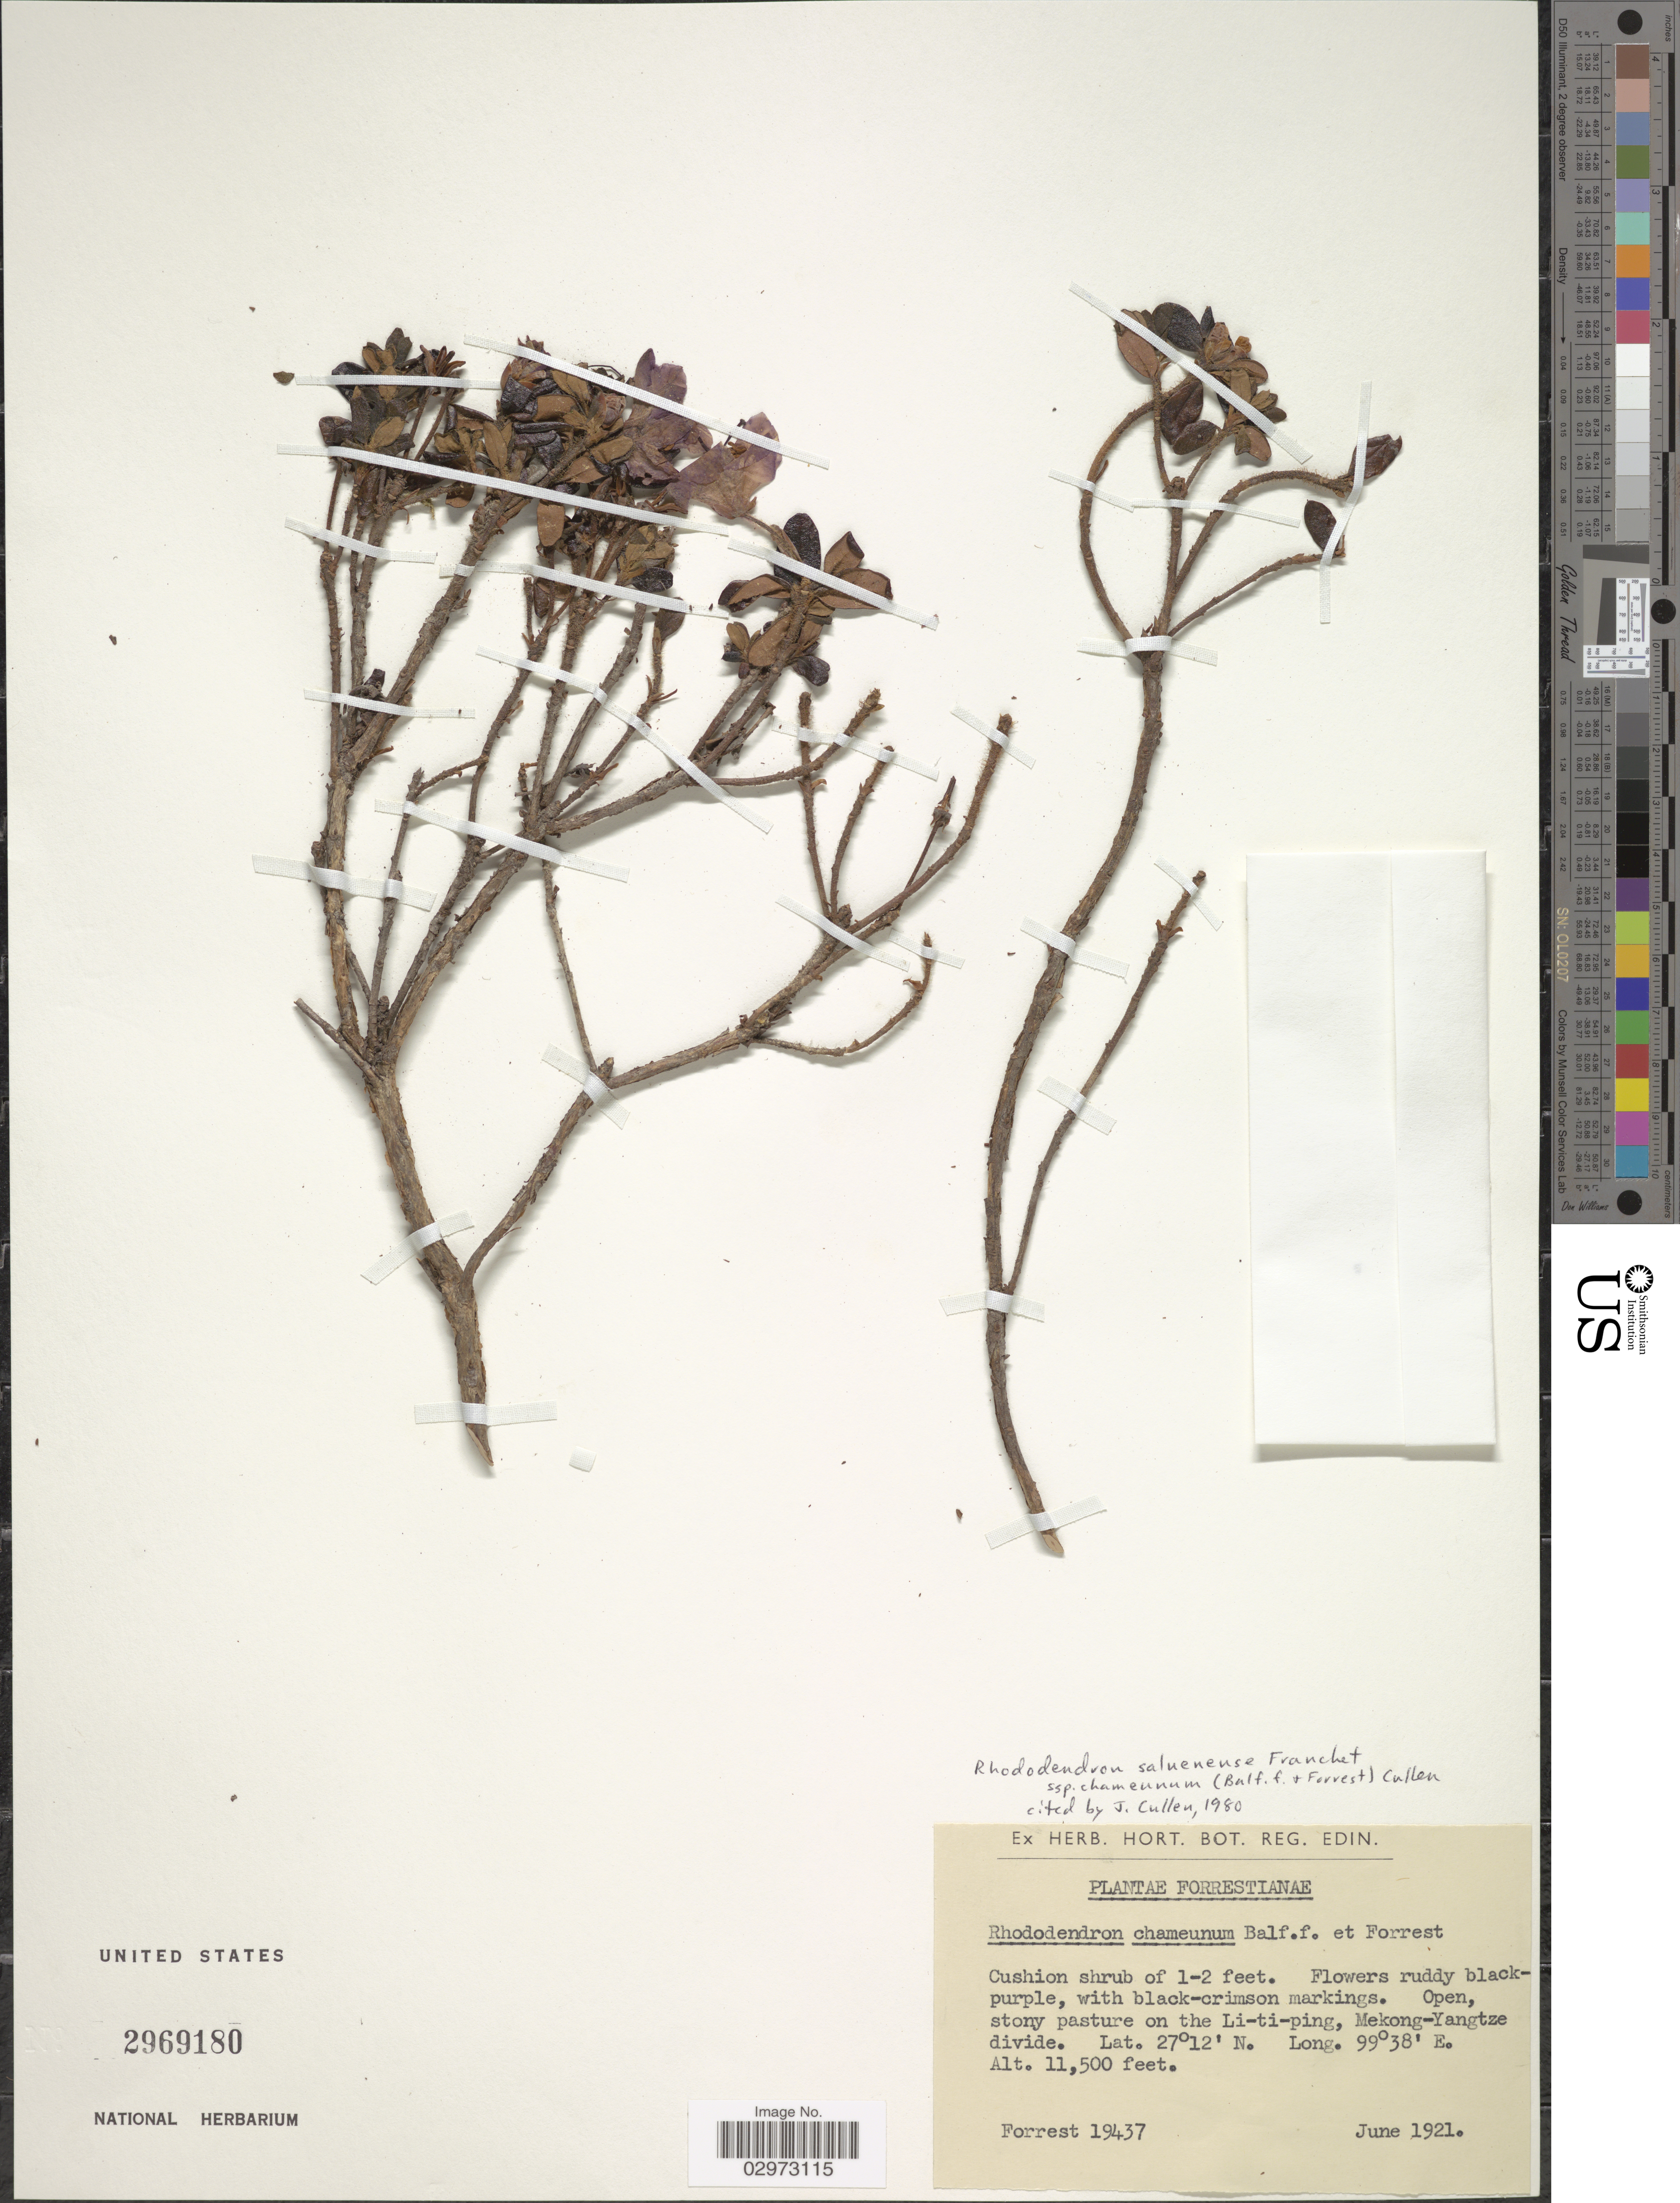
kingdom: Plantae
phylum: Tracheophyta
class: Magnoliopsida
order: Ericales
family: Ericaceae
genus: Rhododendron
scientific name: Rhododendron saluenense subsp. chameunum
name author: (Balf. f. & Forrest) Cullen in Cullen & D.F.Chamb.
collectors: -. Forrest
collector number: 19437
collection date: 1921-06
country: China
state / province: Yunnan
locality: Open, stony pasture on the Li-ti-ping, Mekong-Yangtze divide.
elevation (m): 3505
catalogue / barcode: US 2969180